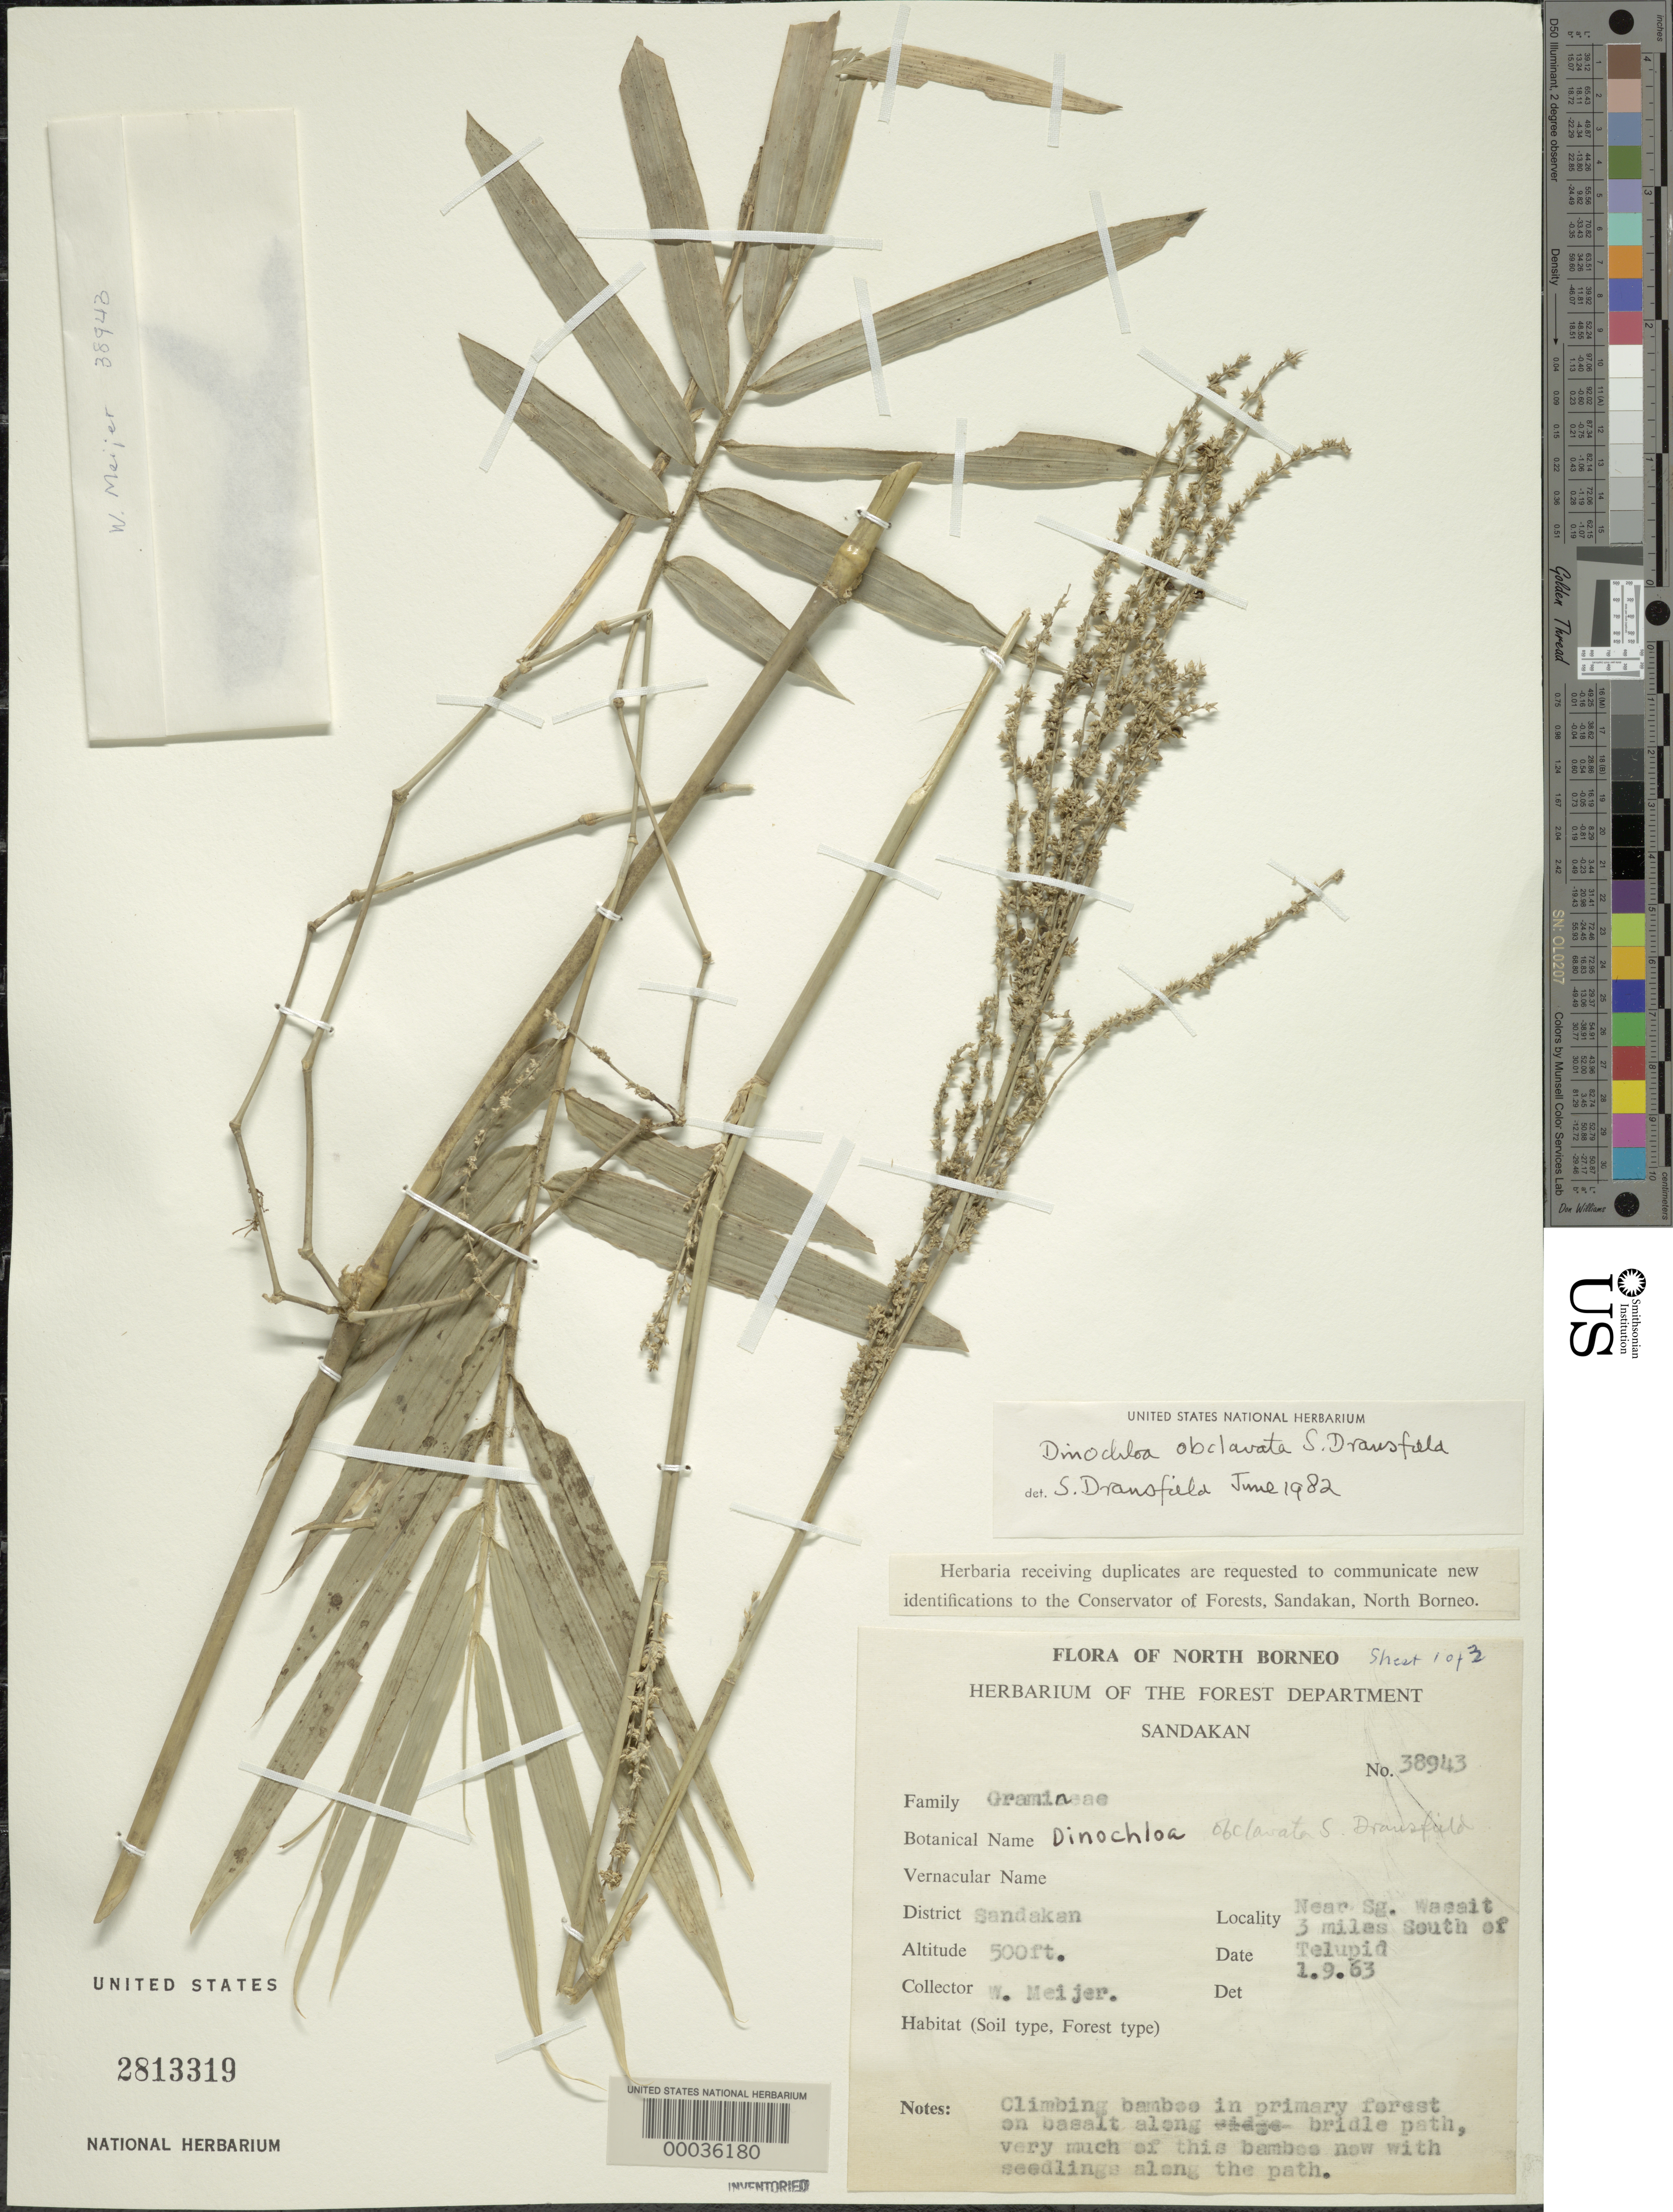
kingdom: Plantae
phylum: Tracheophyta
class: Liliopsida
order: Poales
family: Poaceae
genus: Dinochloa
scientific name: Dinochloa obclavata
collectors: W. Meijer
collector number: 38943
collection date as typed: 01 Sep 1963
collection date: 1963-09-01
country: Malaysia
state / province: Sabah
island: Borneo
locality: Sandakan dist., near sg. wasait 3 miles s of telupid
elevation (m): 153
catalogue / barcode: US 2813319